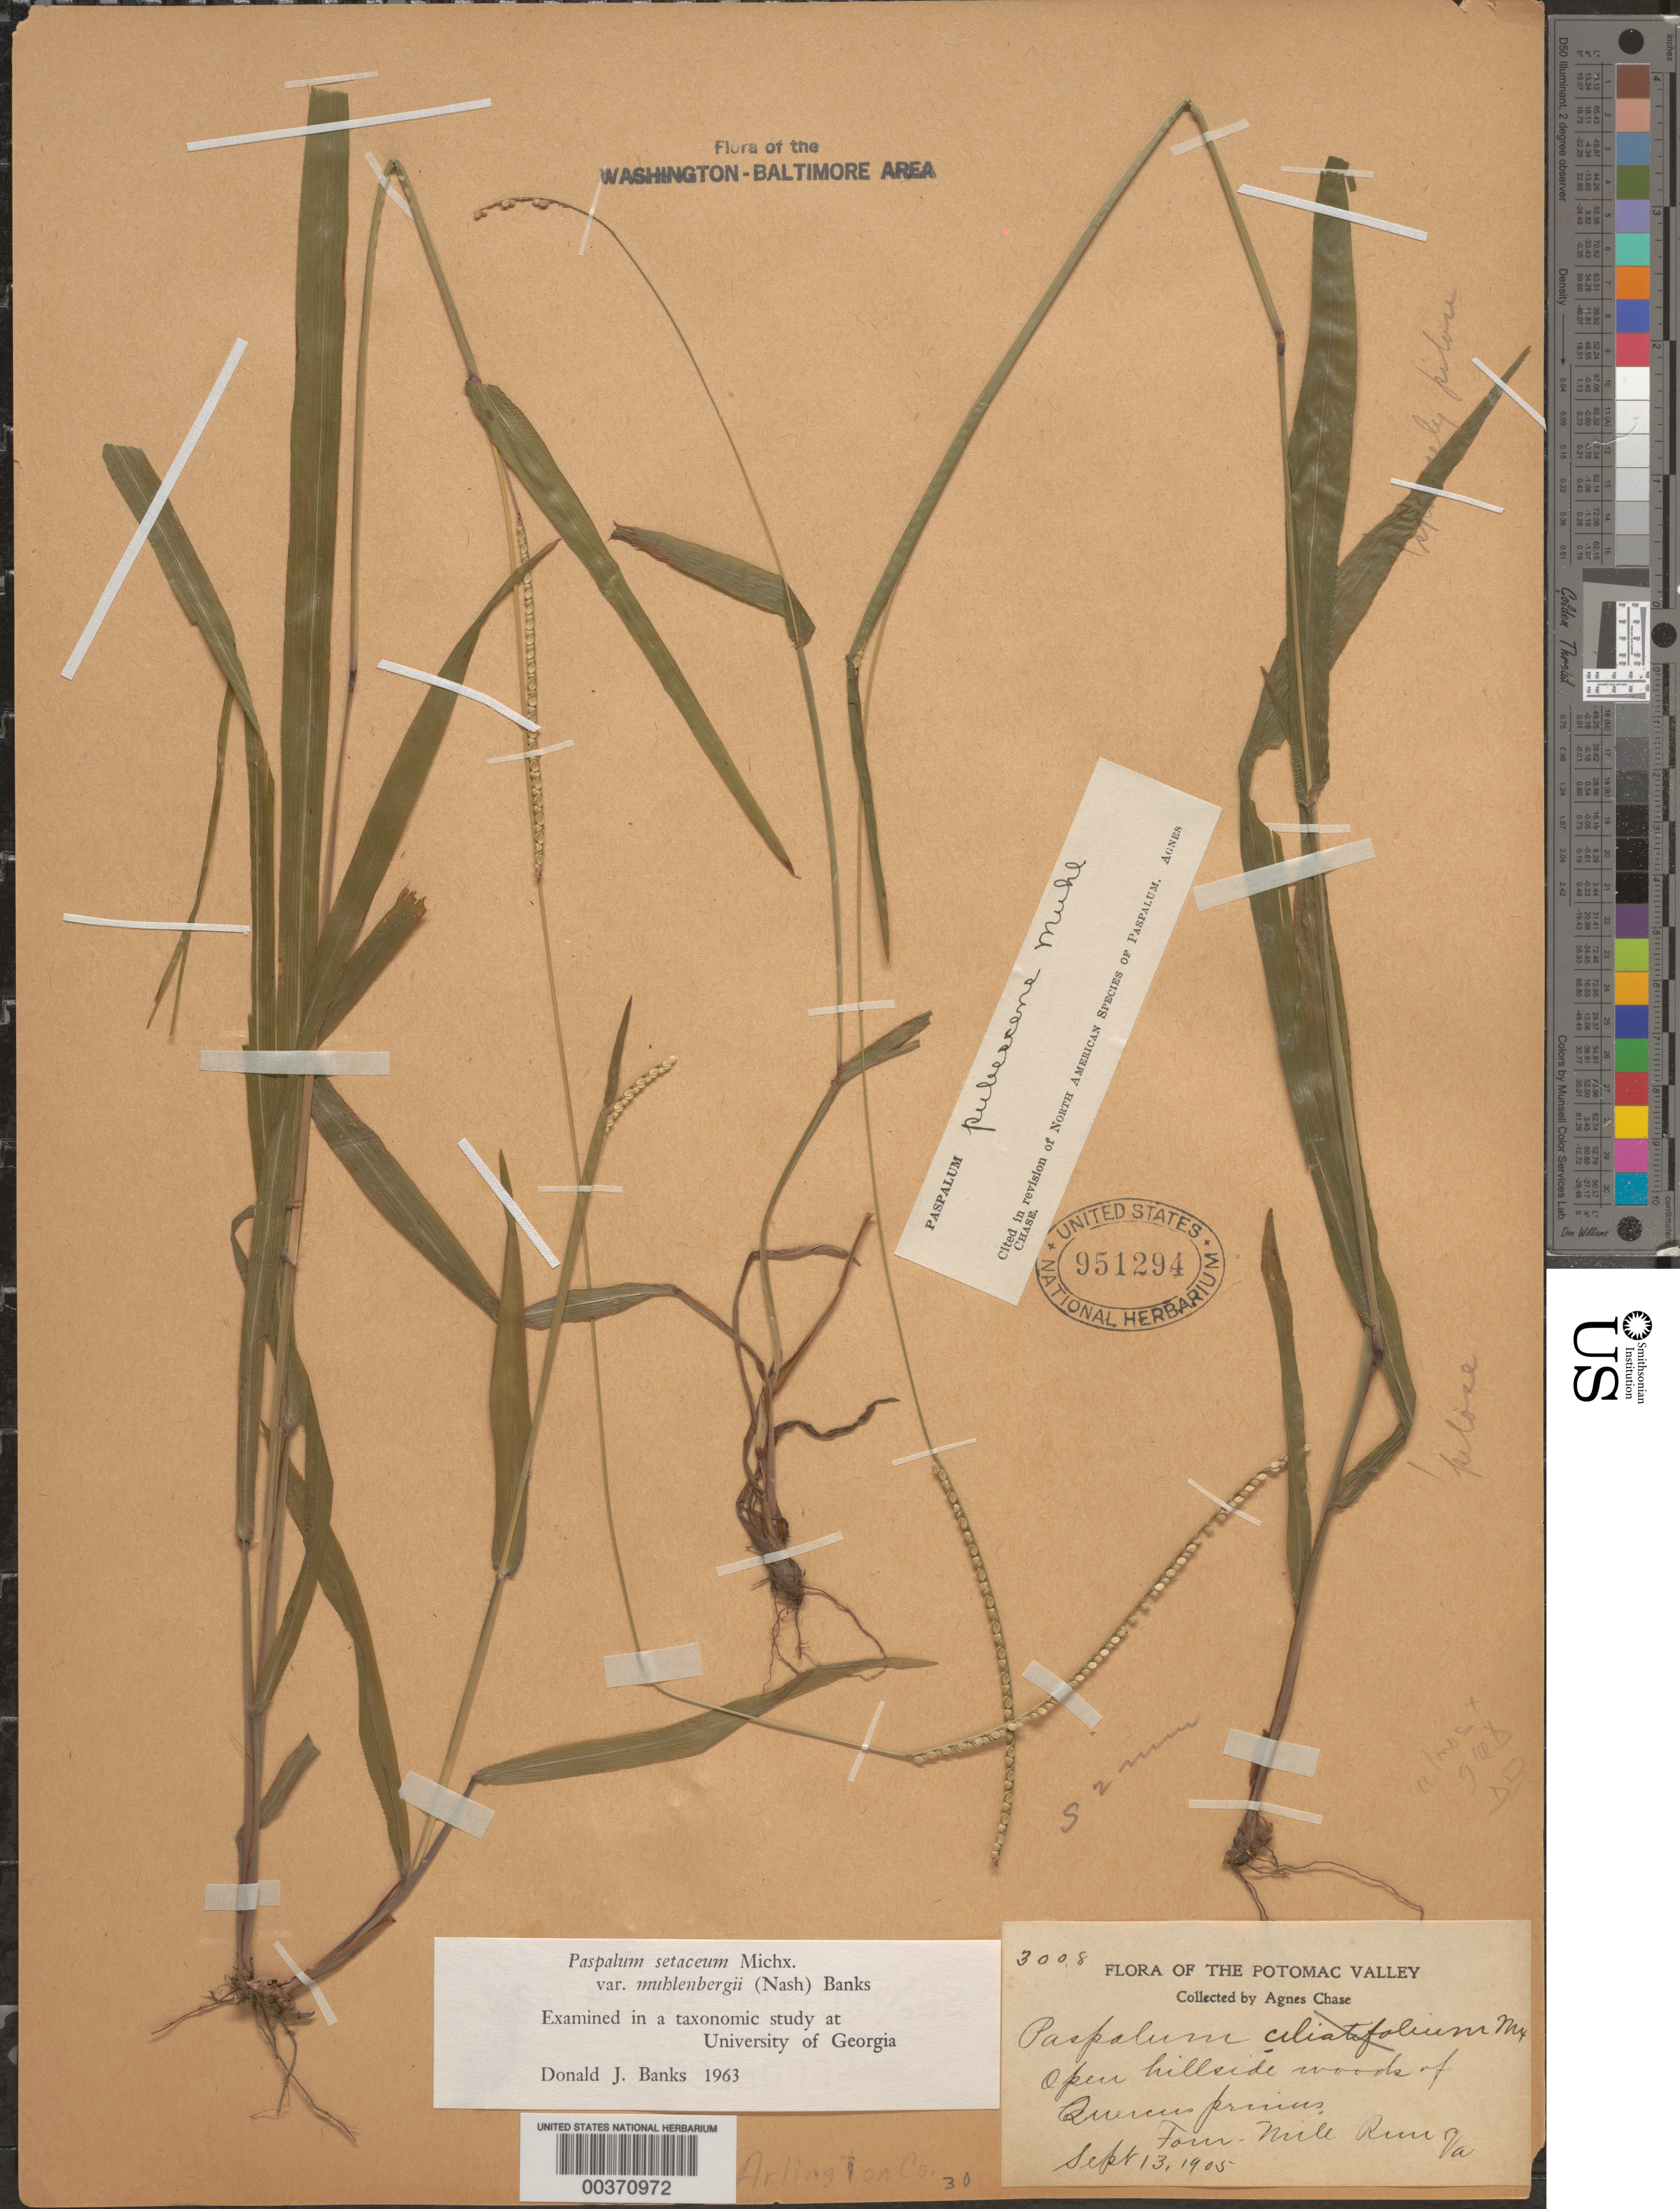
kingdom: Plantae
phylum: Tracheophyta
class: Liliopsida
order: Poales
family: Poaceae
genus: Paspalum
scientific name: Paspalum setaceum var. muhlenbergii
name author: (Nash) D.J. Banks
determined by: Banks, D. J.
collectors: A. Chase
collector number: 3008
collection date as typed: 13 Sep 1905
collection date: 1905-09-13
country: United States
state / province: Virginia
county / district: Arlington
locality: Four Mile Run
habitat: Open hillside woods of quercus prinus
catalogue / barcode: US 951294